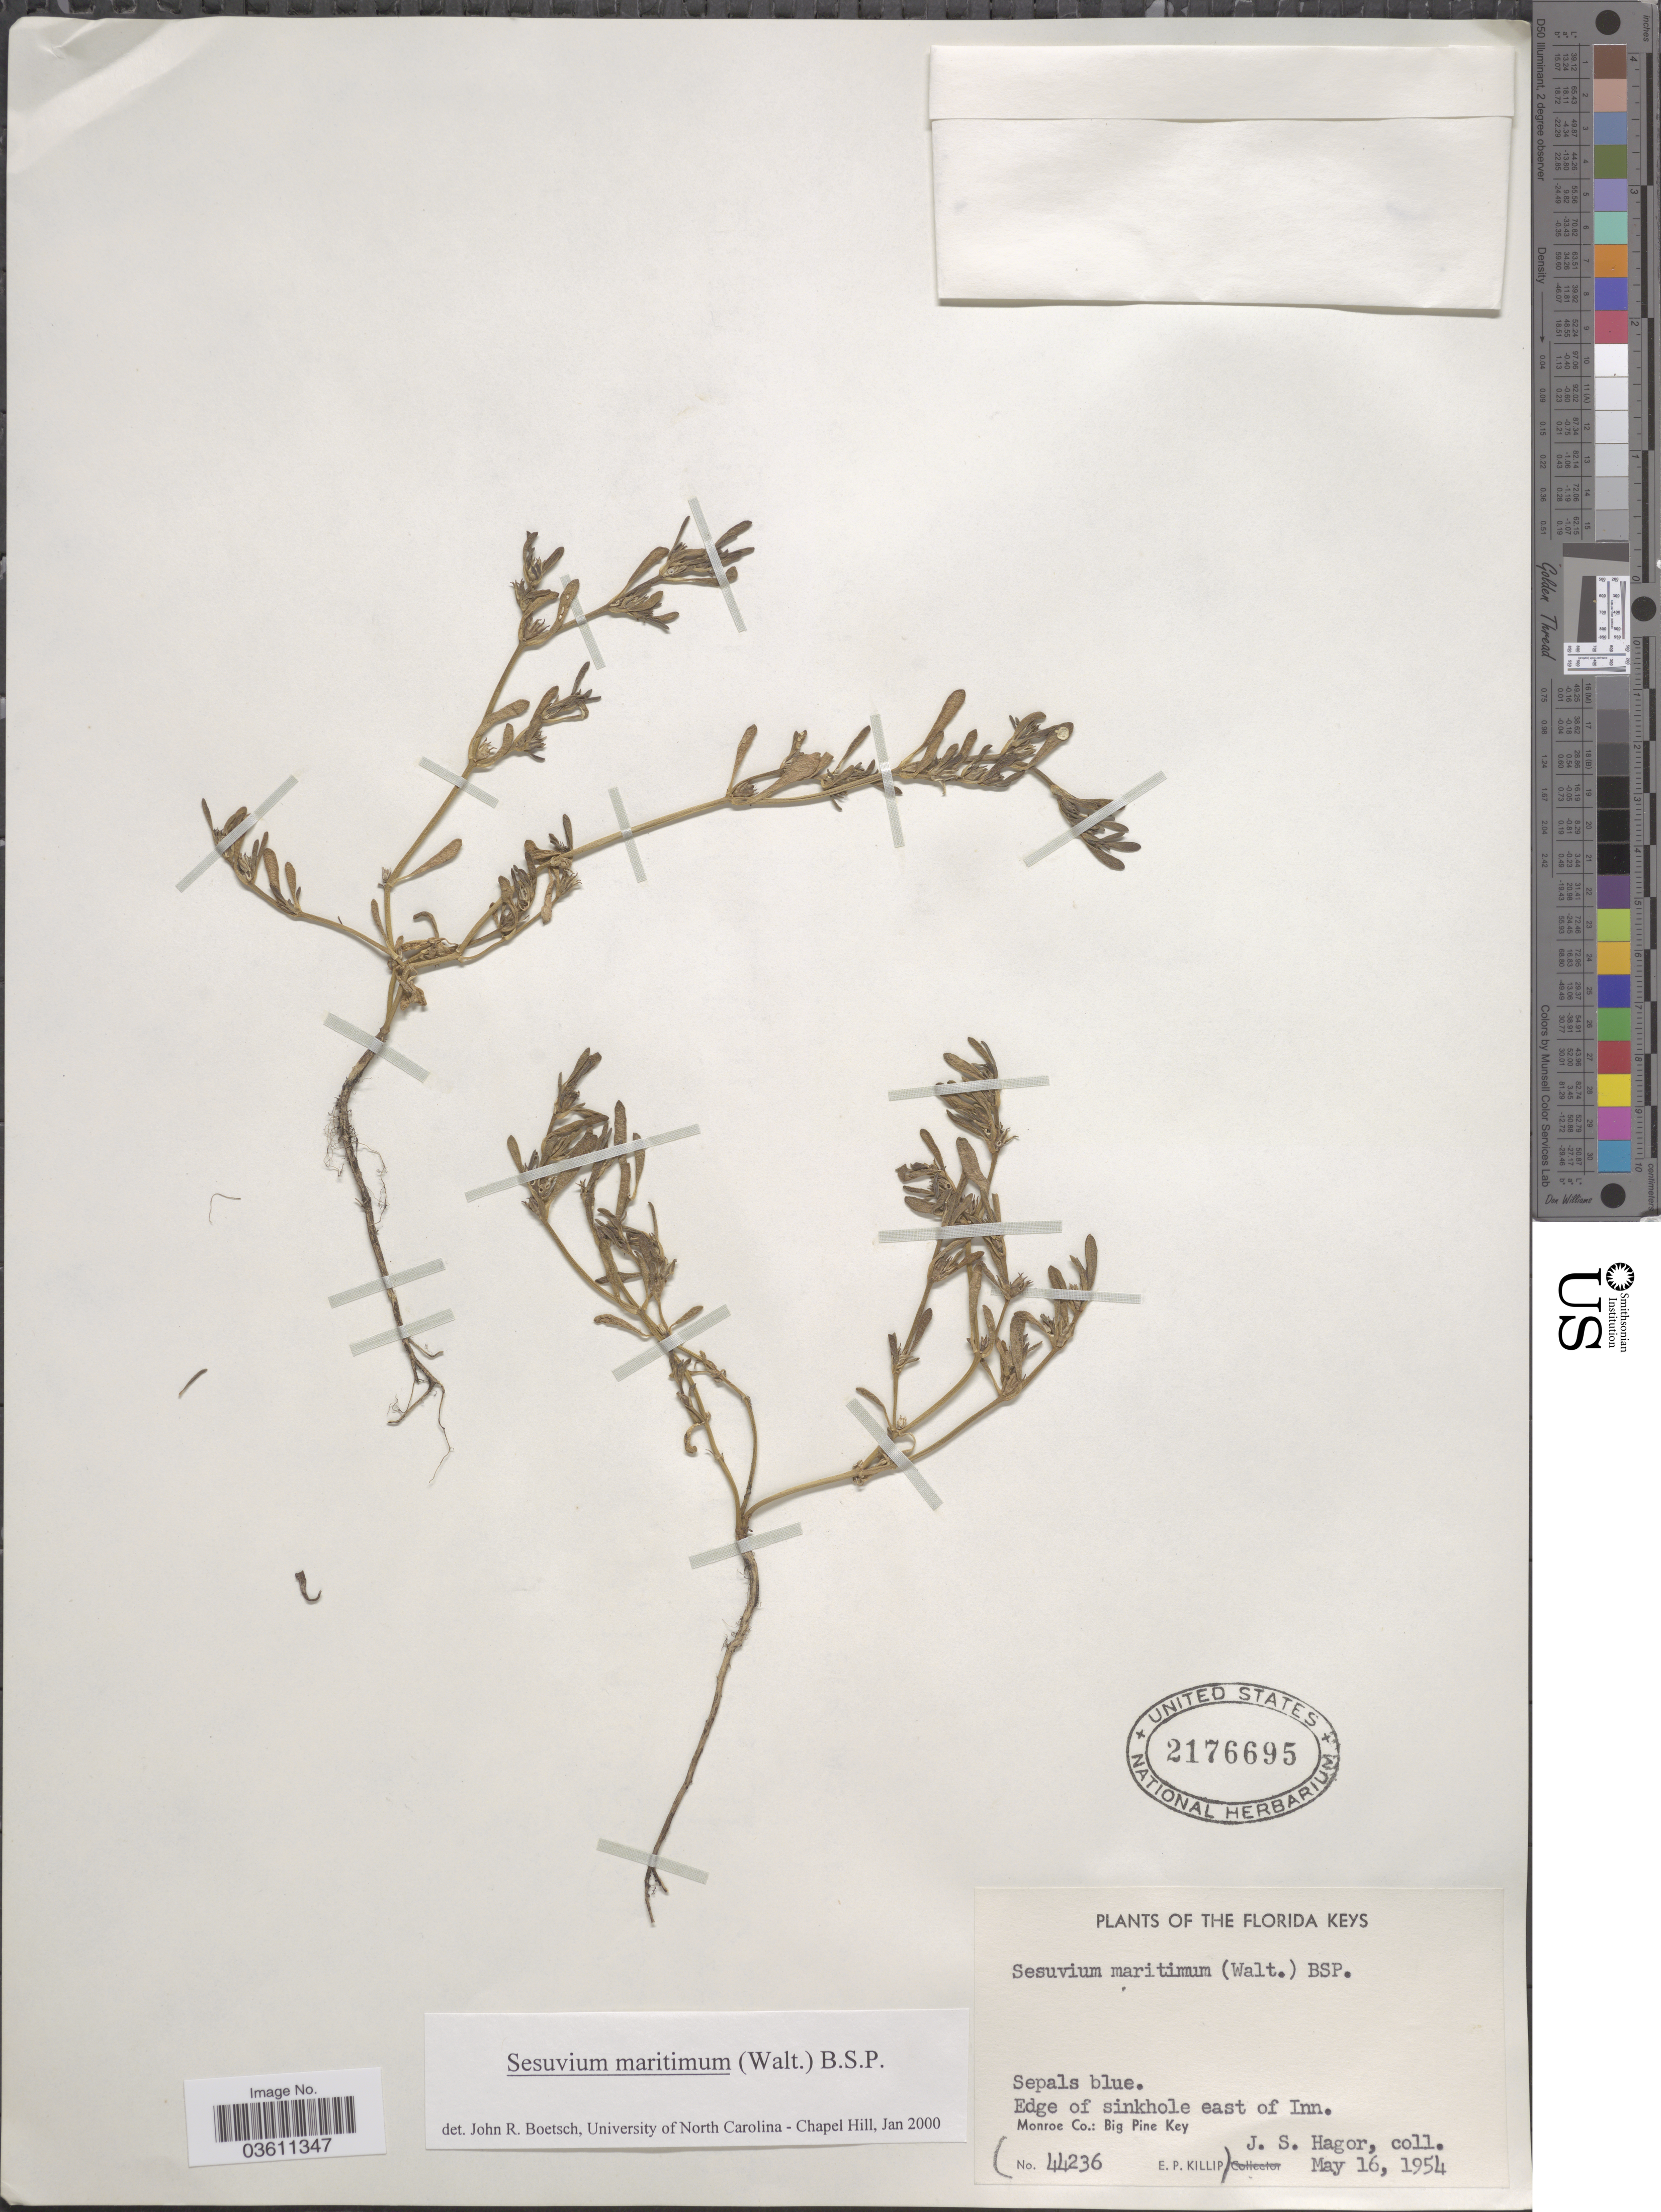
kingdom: Plantae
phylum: Tracheophyta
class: Magnoliopsida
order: Caryophyllales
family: Aizoaceae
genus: Sesuvium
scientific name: Sesuvium maritimum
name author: (Walter) Britton, Stearns & Poggenb.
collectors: J. Hagor & E. P. Killip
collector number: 44236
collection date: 1954-05-16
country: United States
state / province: Florida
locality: The Florida Keys. Edge of sinkhole east of Inn. Monroe Co.: Big Pine Key.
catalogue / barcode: US 2176695